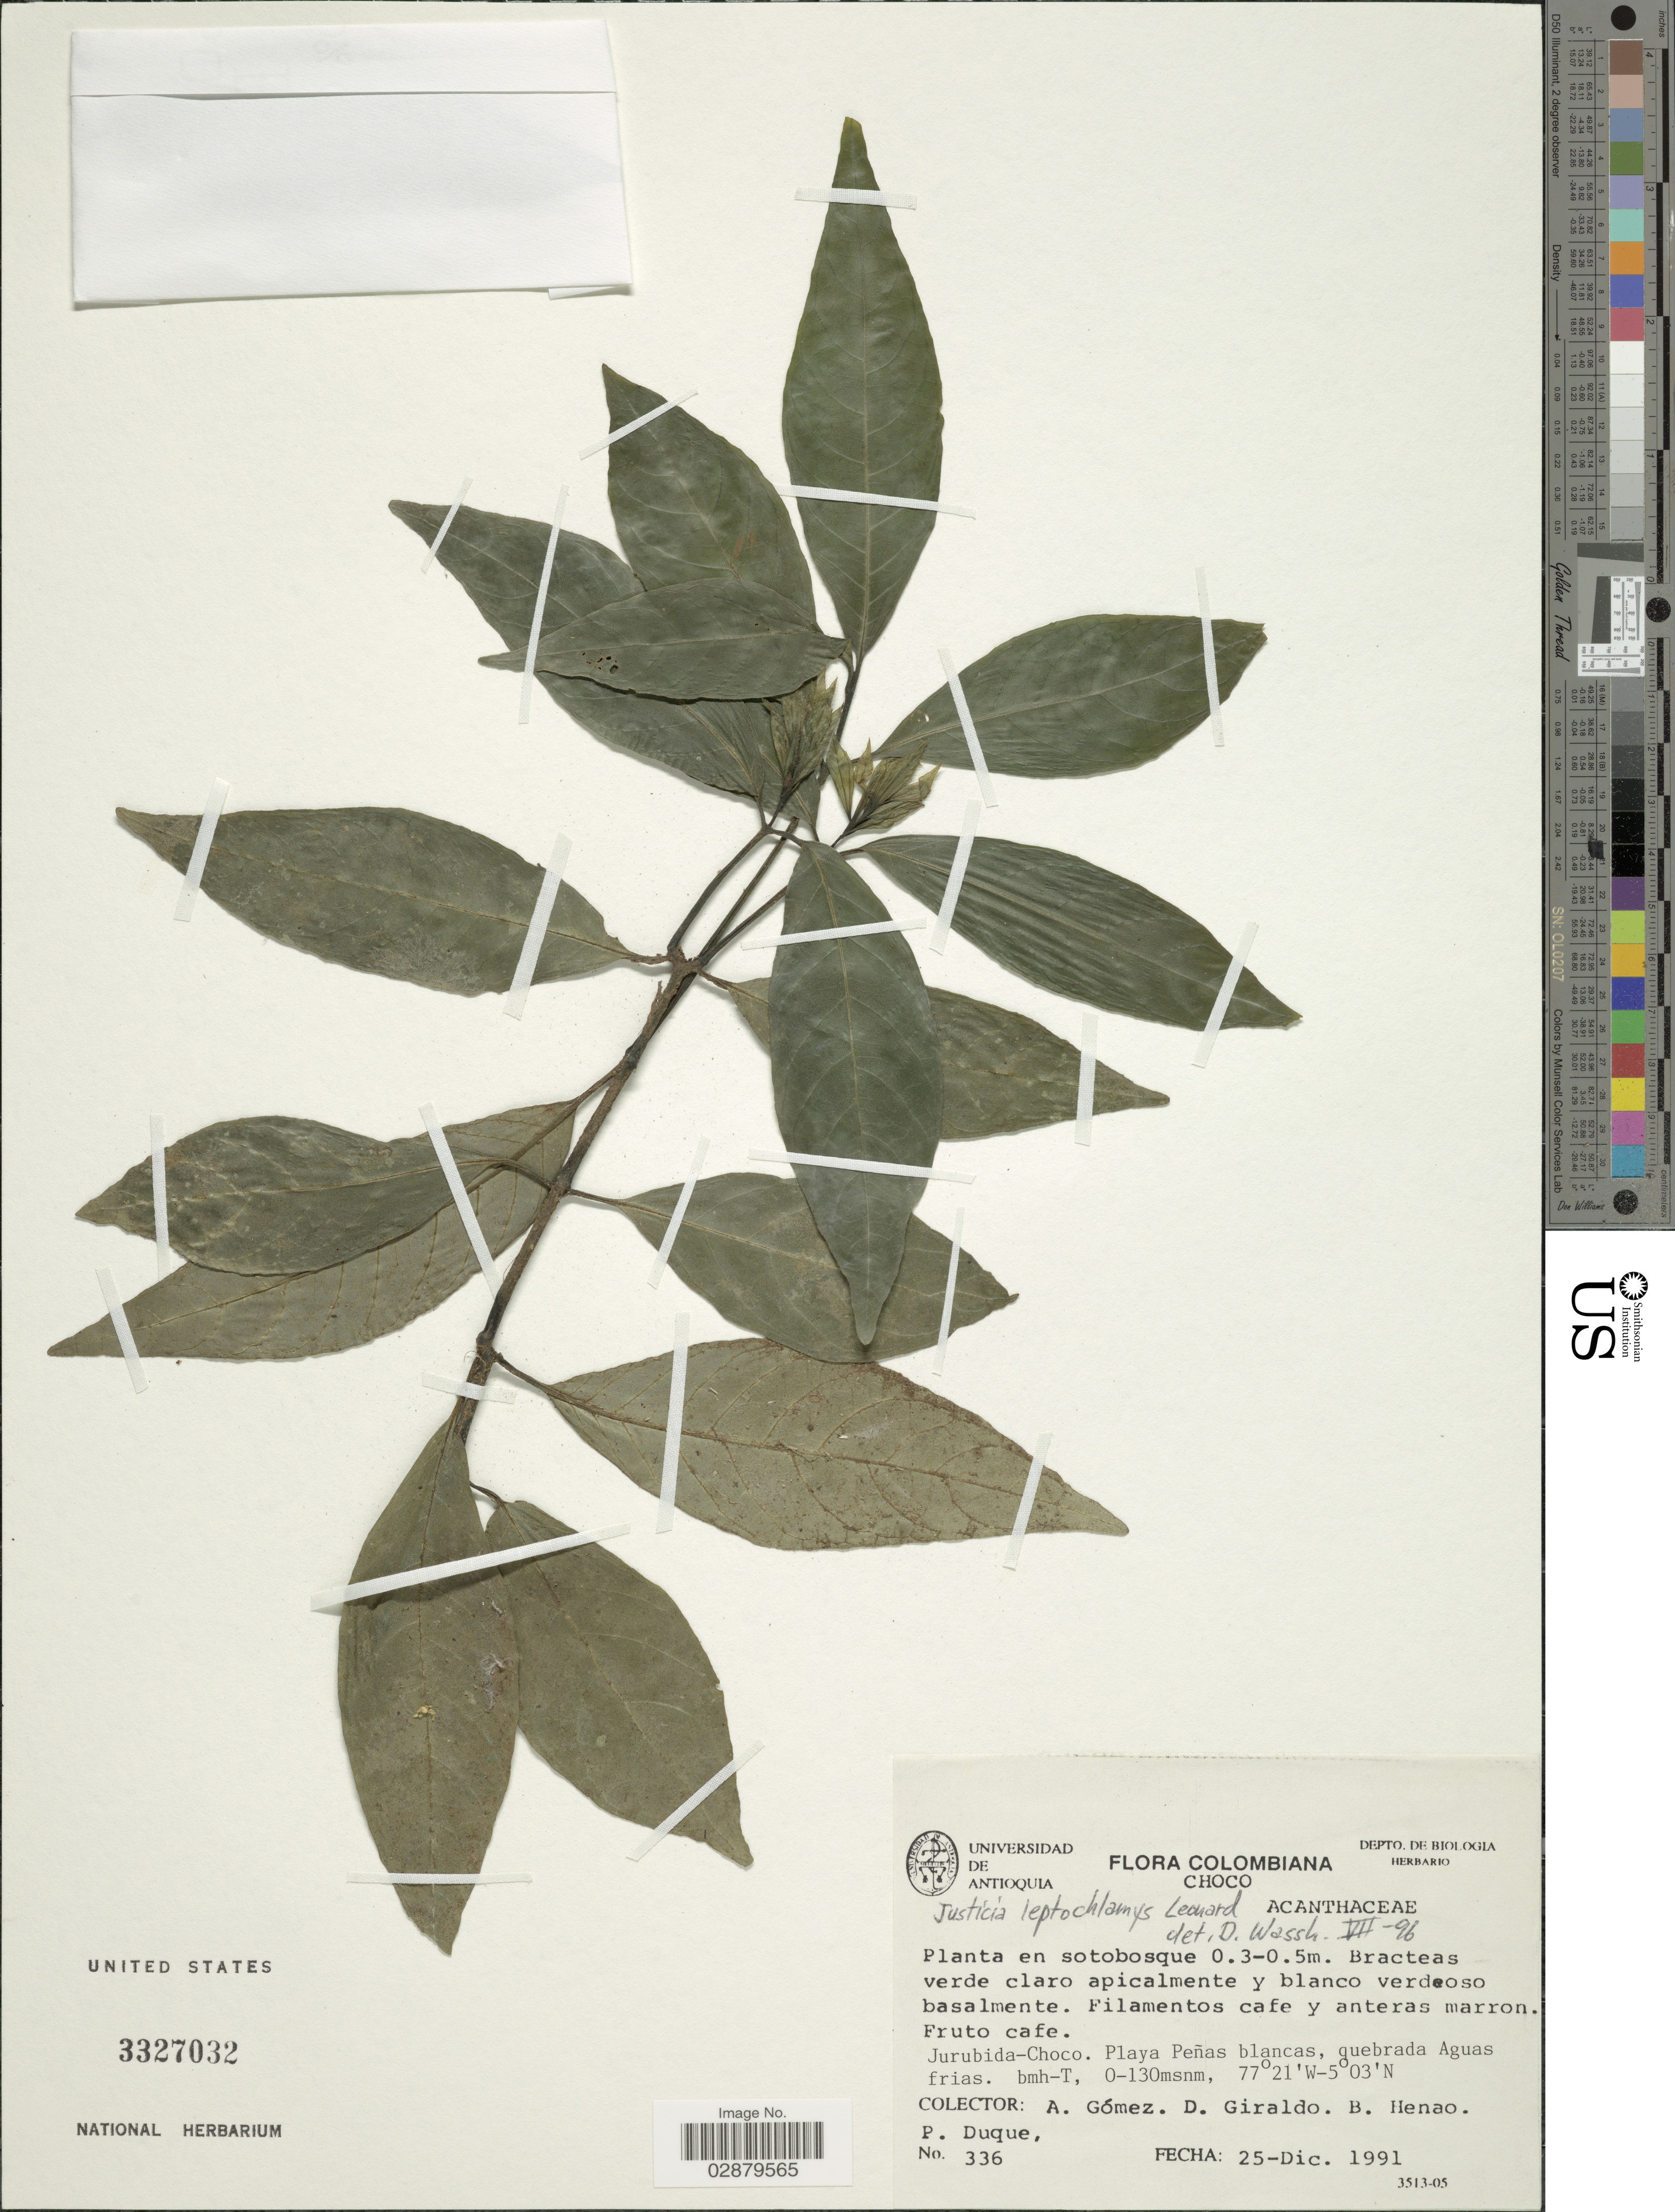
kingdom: Plantae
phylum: Tracheophyta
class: Magnoliopsida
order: Lamiales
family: Acanthaceae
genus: Justicia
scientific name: Justicia leptochlamys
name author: Leonard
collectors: A. Gómez, D. Giraldo, B. Henao & P. Duque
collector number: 336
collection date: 1991-12-25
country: Colombia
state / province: Chocó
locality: Jurubida-Choco. Playa Peñas blancas, quebrada Aguas frias.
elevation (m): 0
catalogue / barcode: US 3327032